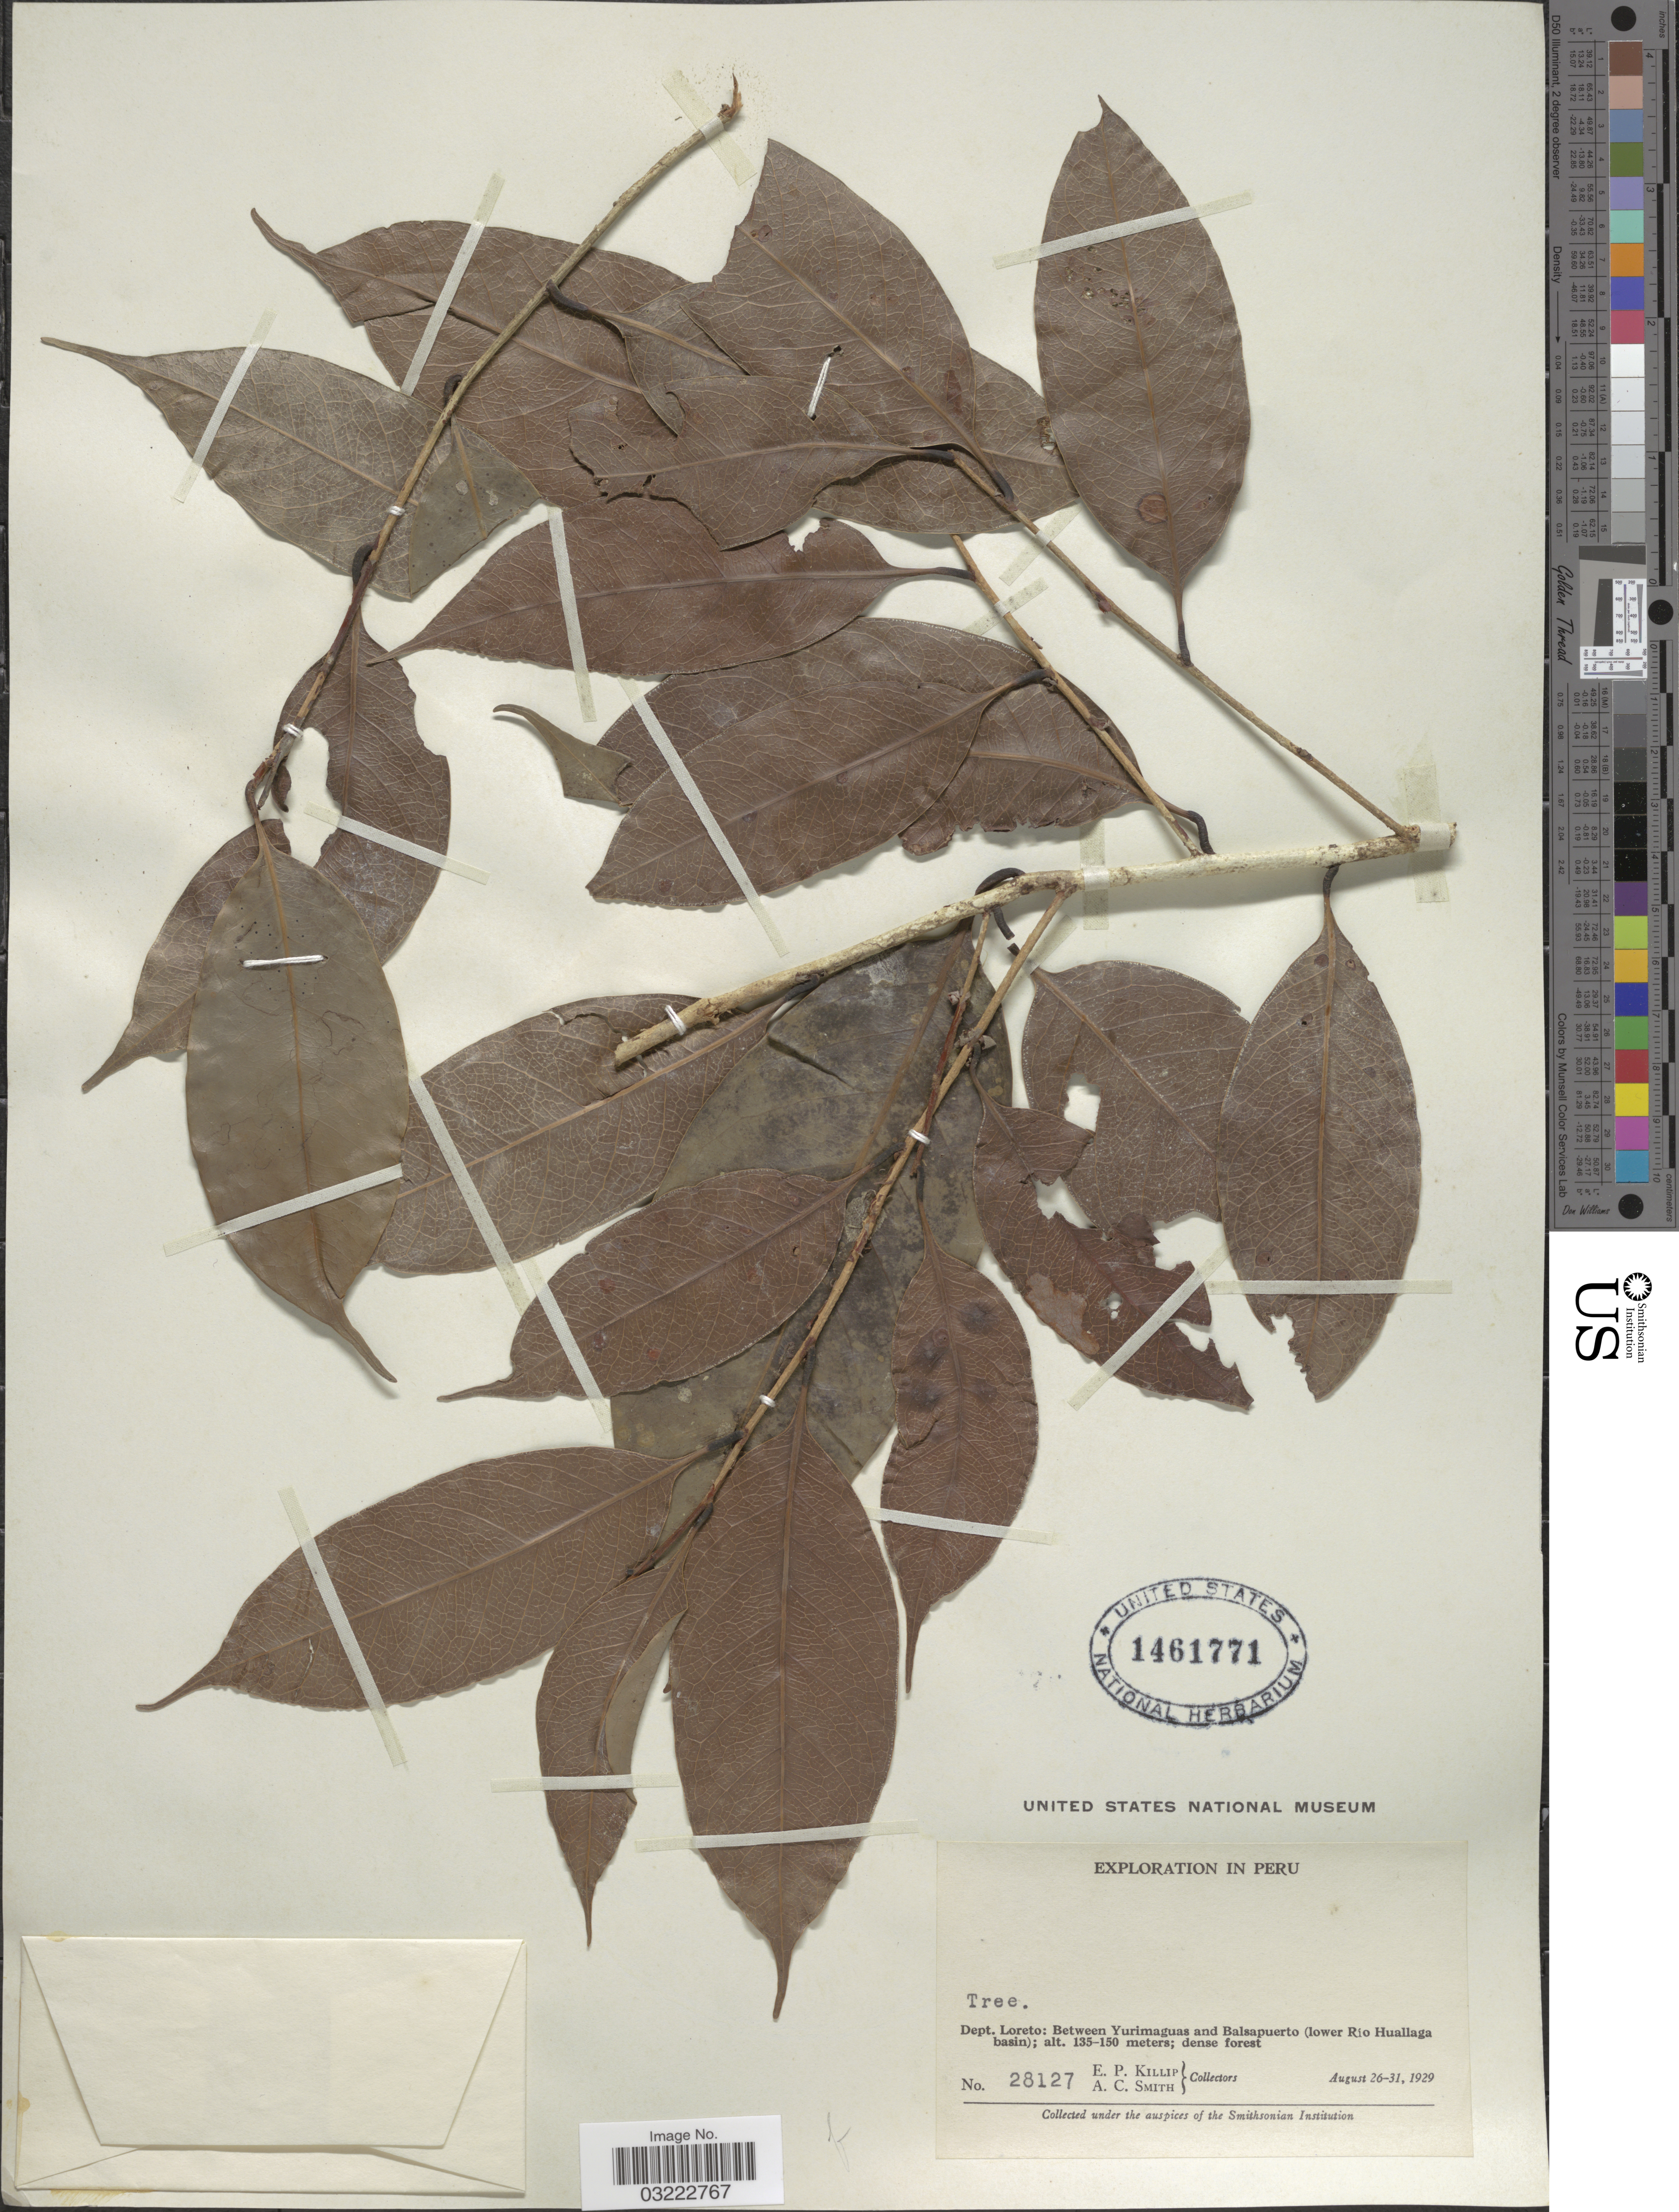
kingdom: Plantae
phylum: Tracheophyta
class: Magnoliopsida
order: Ericales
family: Sapotaceae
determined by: Londoño-Echeverri, Y.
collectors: E. P. Killip & A. C. Smith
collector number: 28127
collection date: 1929-08-26/1929-08-31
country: Peru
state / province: Loreto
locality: Dept. Loreto: Between Yurimaguas and Balsapuerto (lower Río Huallaga basin).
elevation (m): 135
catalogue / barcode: US 1461771